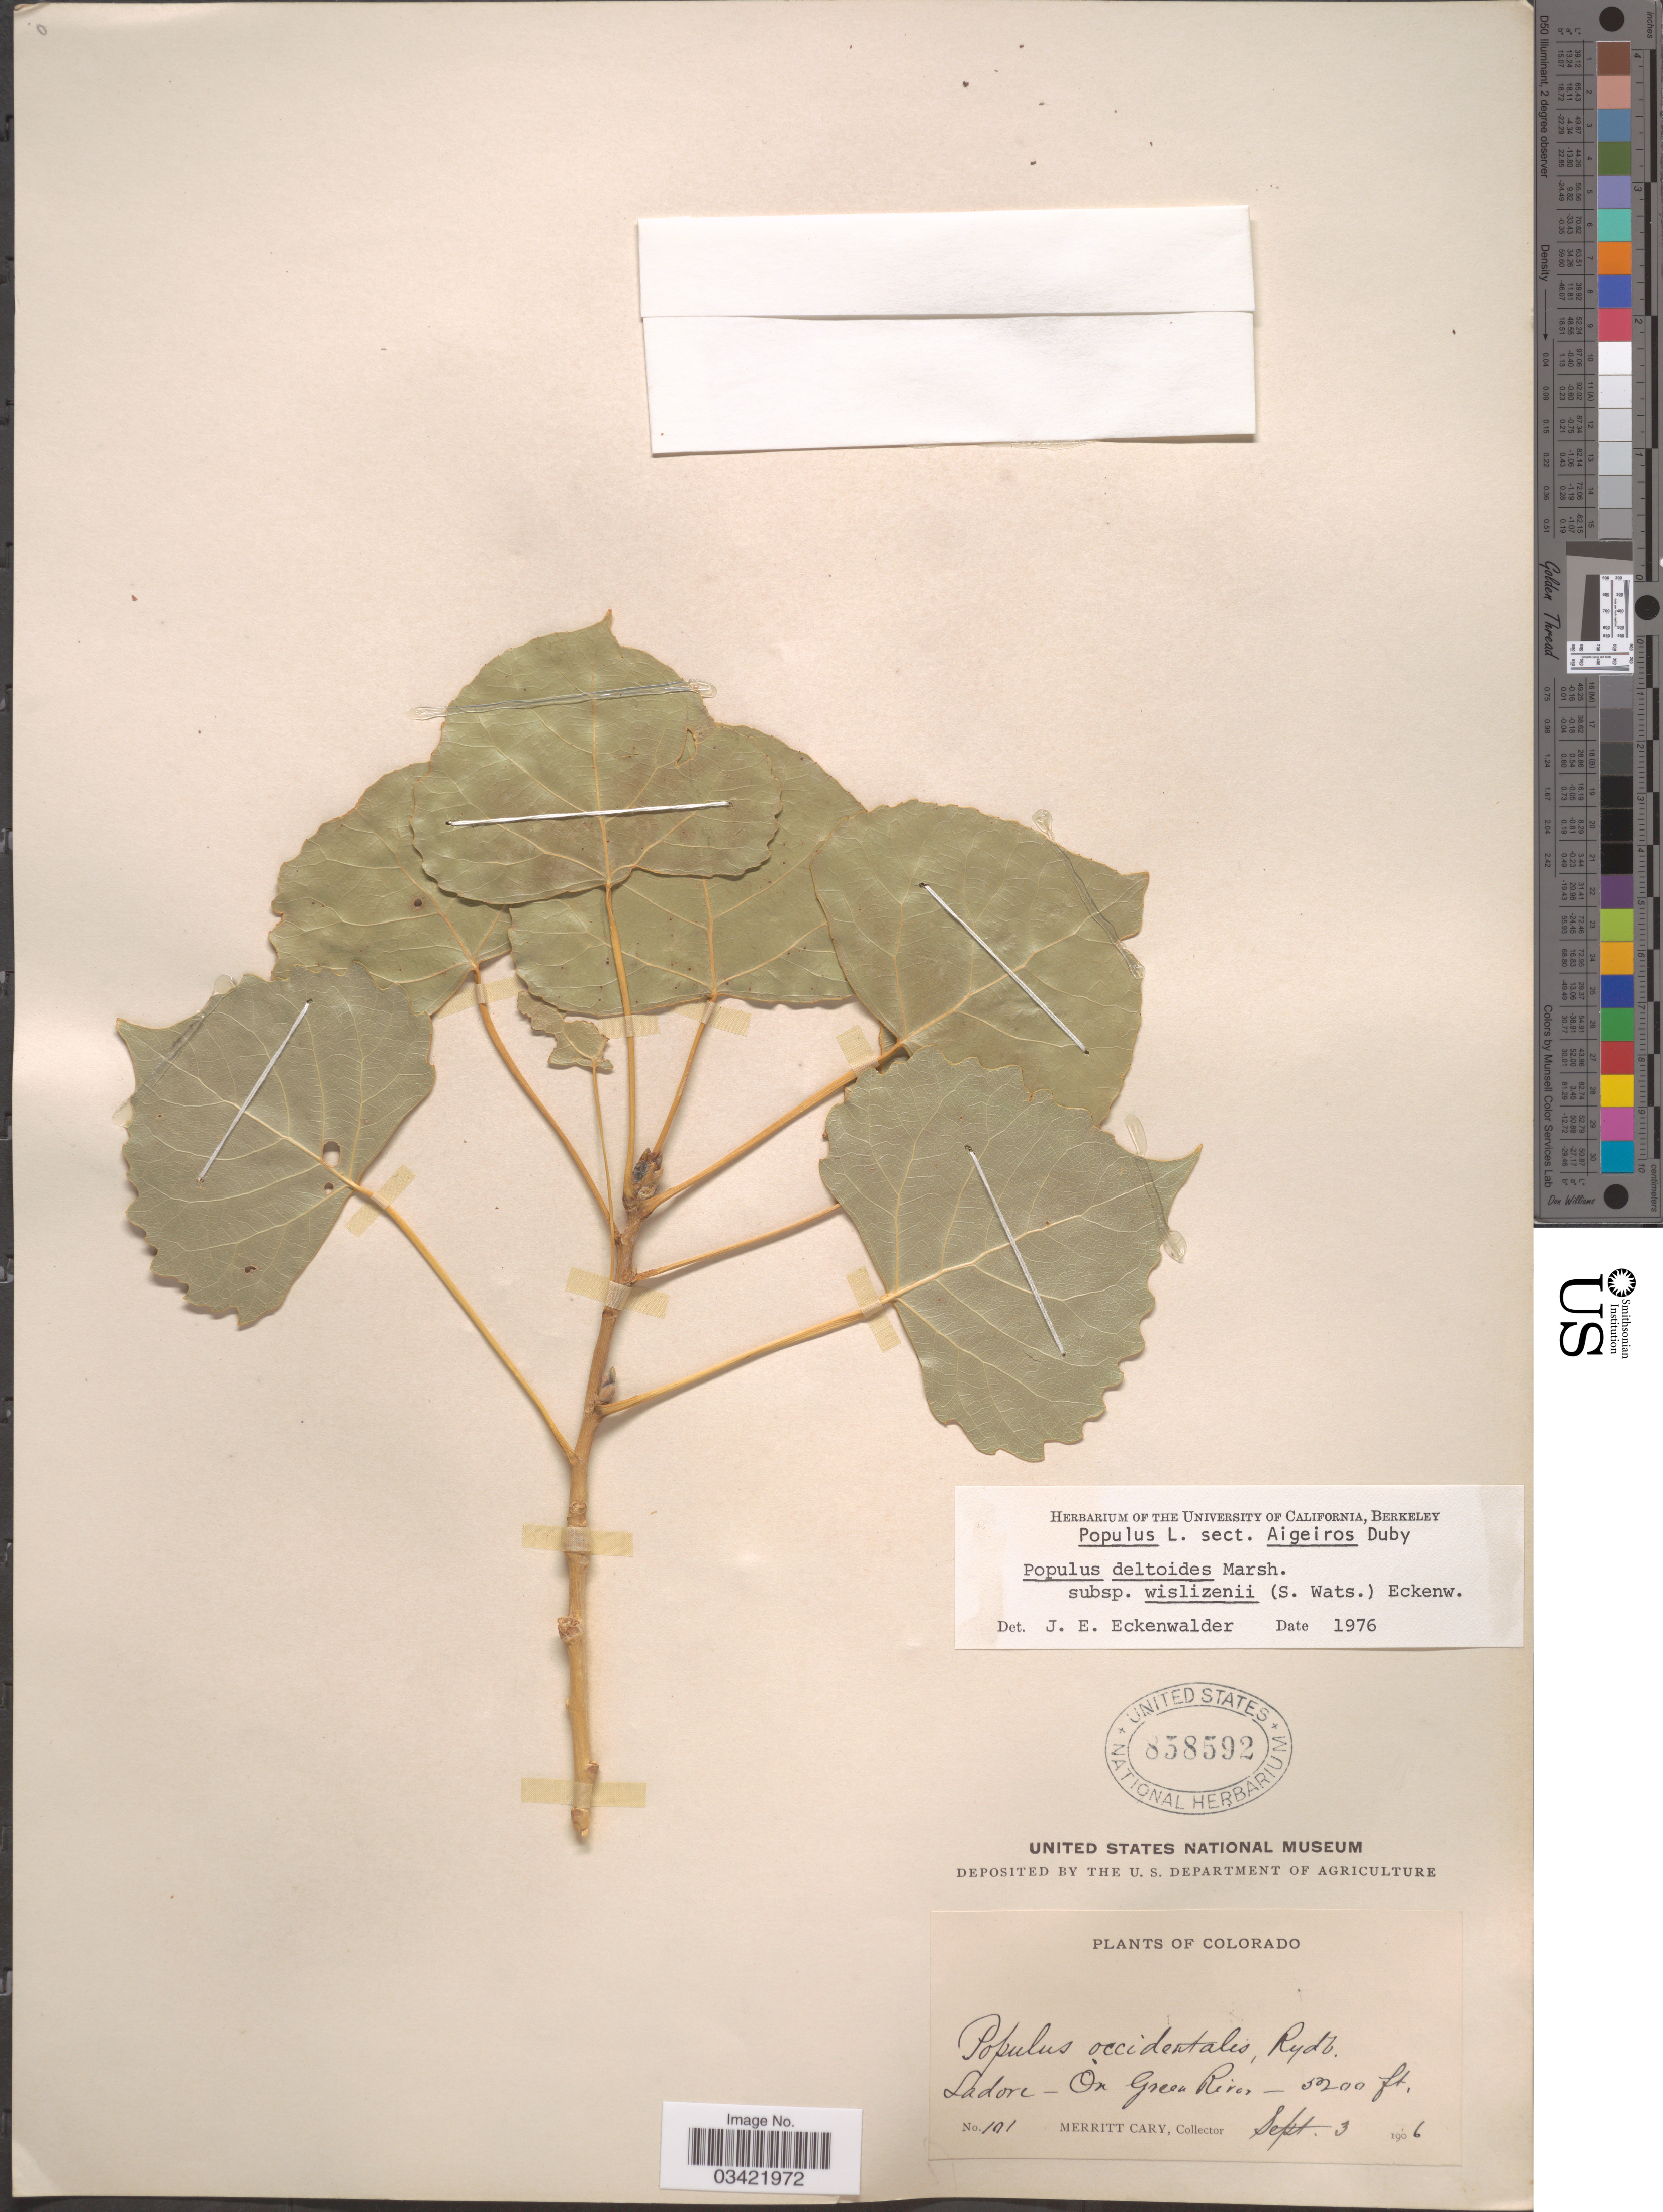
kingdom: Plantae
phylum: Tracheophyta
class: Magnoliopsida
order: Malpighiales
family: Salicaceae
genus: Populus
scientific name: Populus deltoides subsp. wislizeni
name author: (S. Watson) Eckenw.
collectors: M. Cary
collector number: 101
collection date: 1906-09-03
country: United States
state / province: Colorado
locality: Ladore-On Green River.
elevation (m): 1585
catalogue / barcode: US 858592